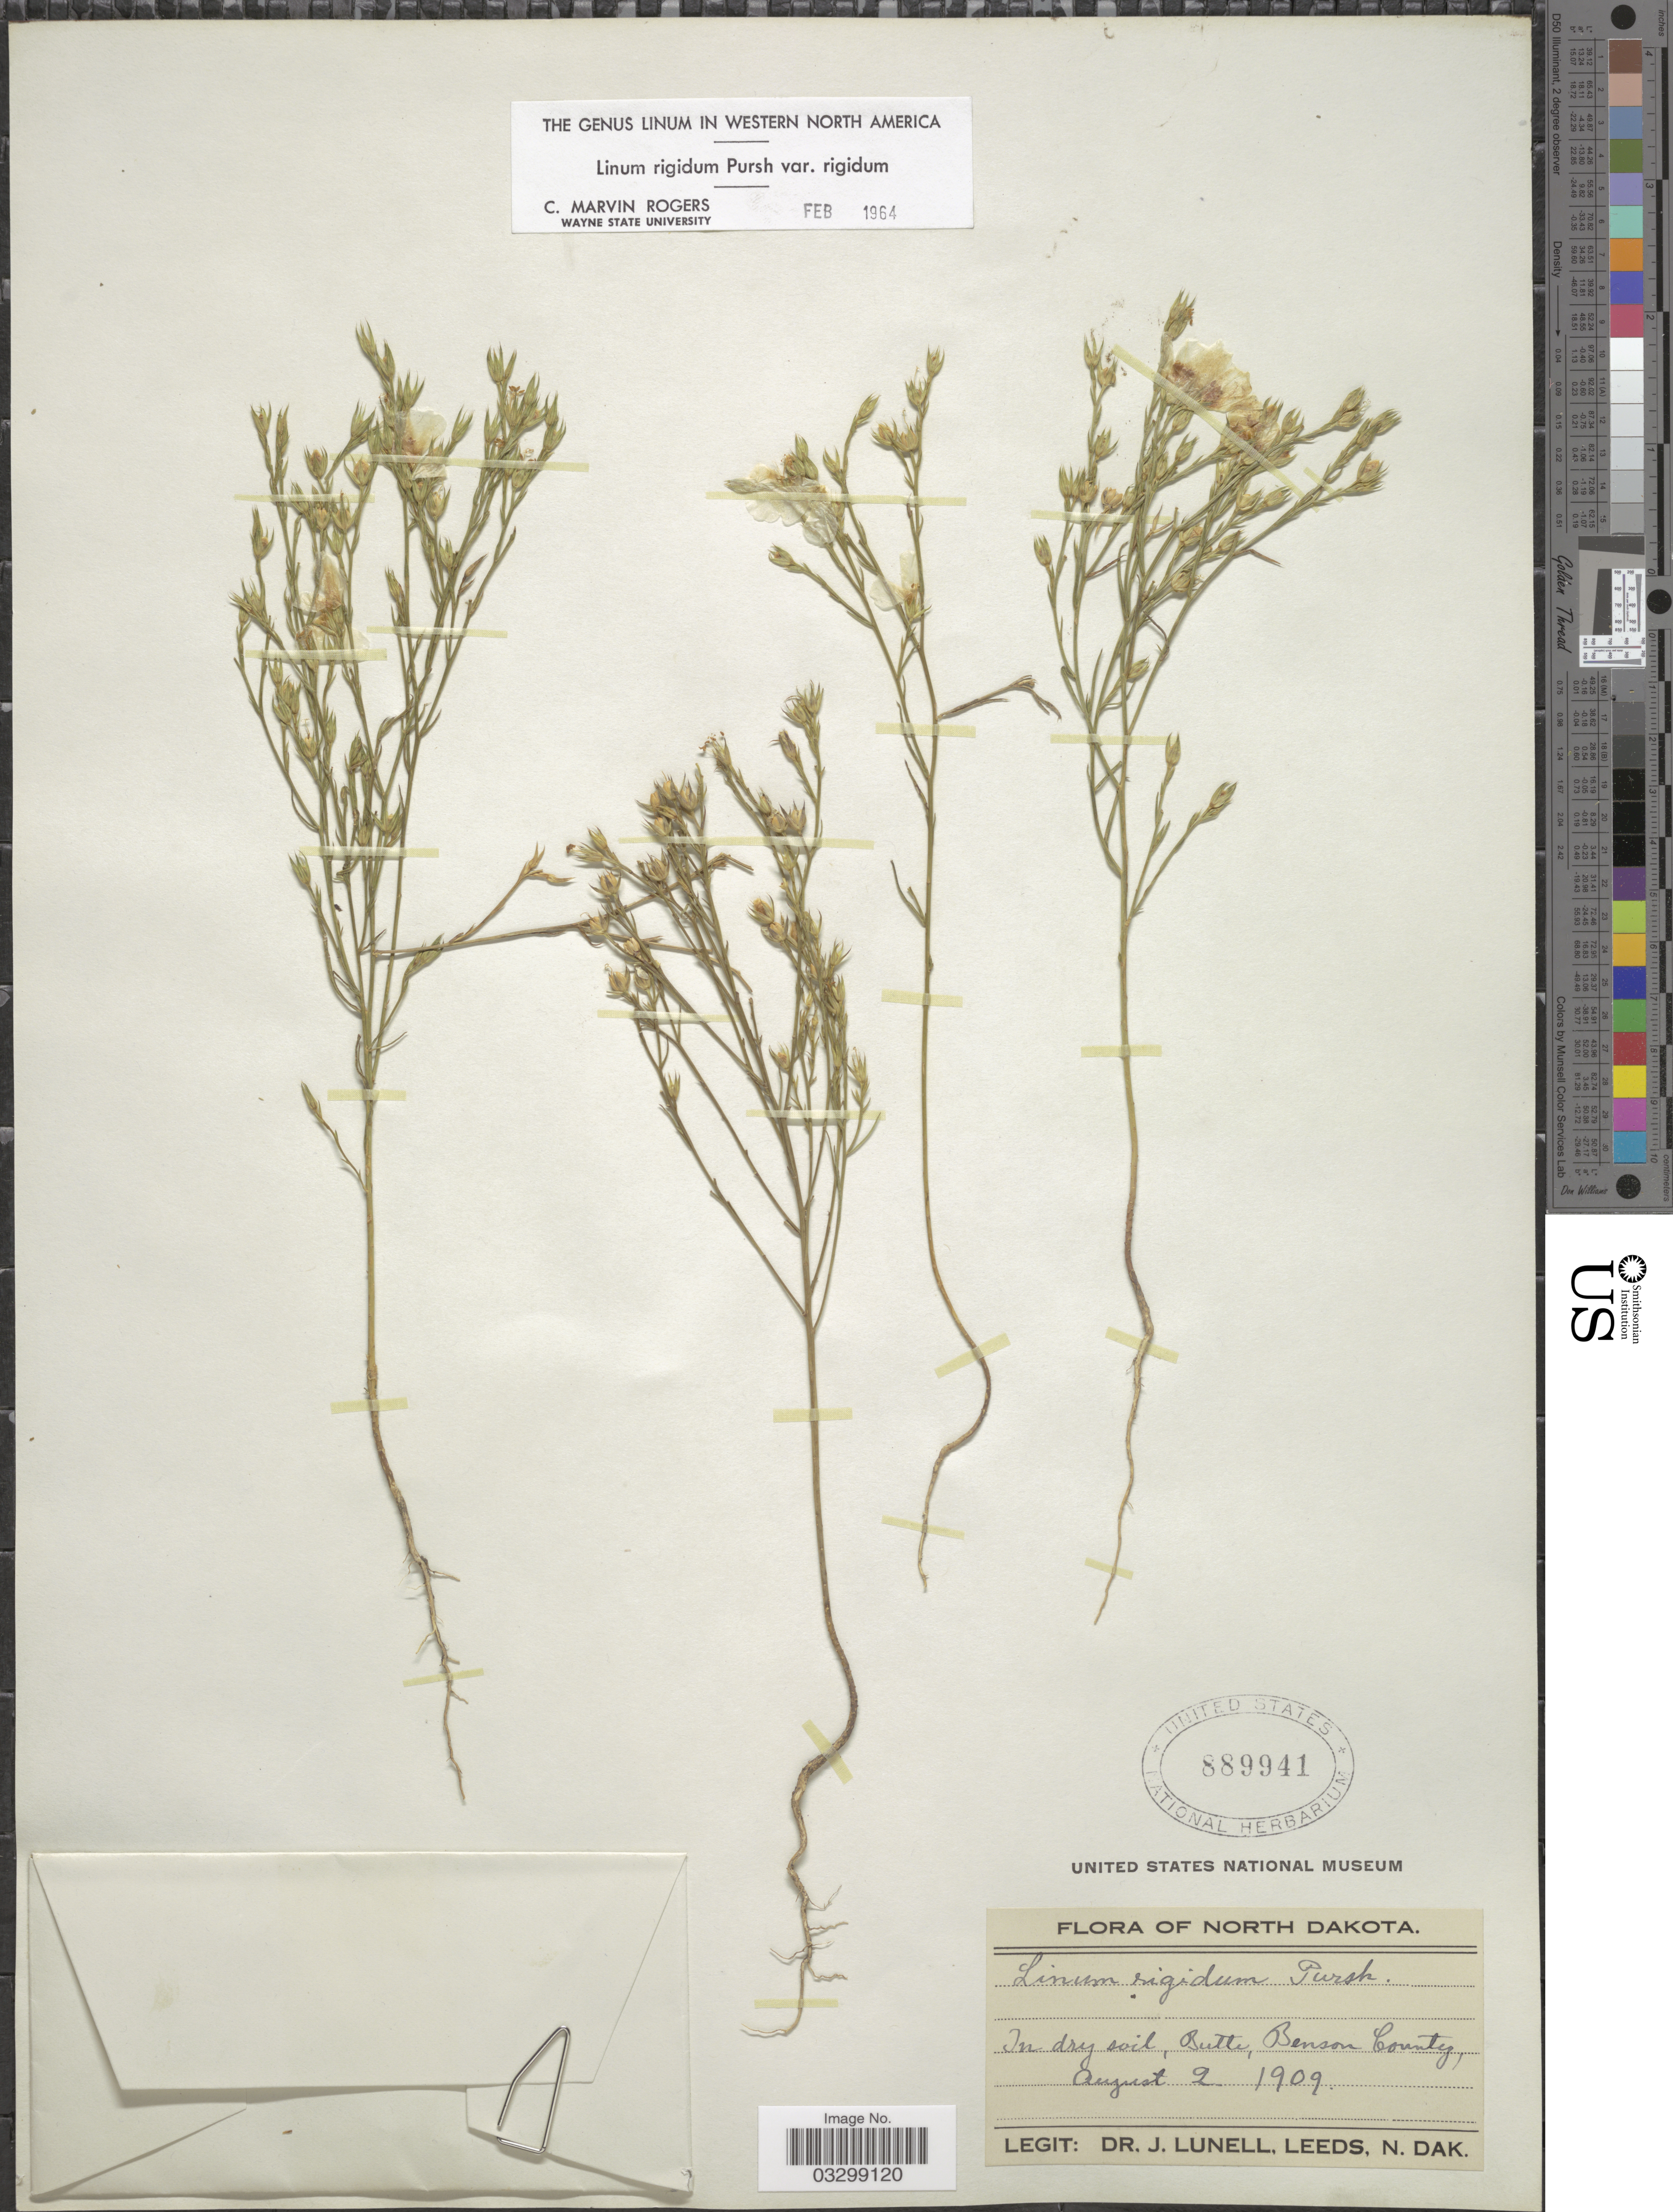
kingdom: Plantae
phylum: Tracheophyta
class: Magnoliopsida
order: Malpighiales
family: Linaceae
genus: Linum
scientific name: Linum rigidum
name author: Pursh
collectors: J. Lundell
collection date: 1909-08-02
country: United States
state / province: North Dakota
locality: Butte, Benson County.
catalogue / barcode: US 889941